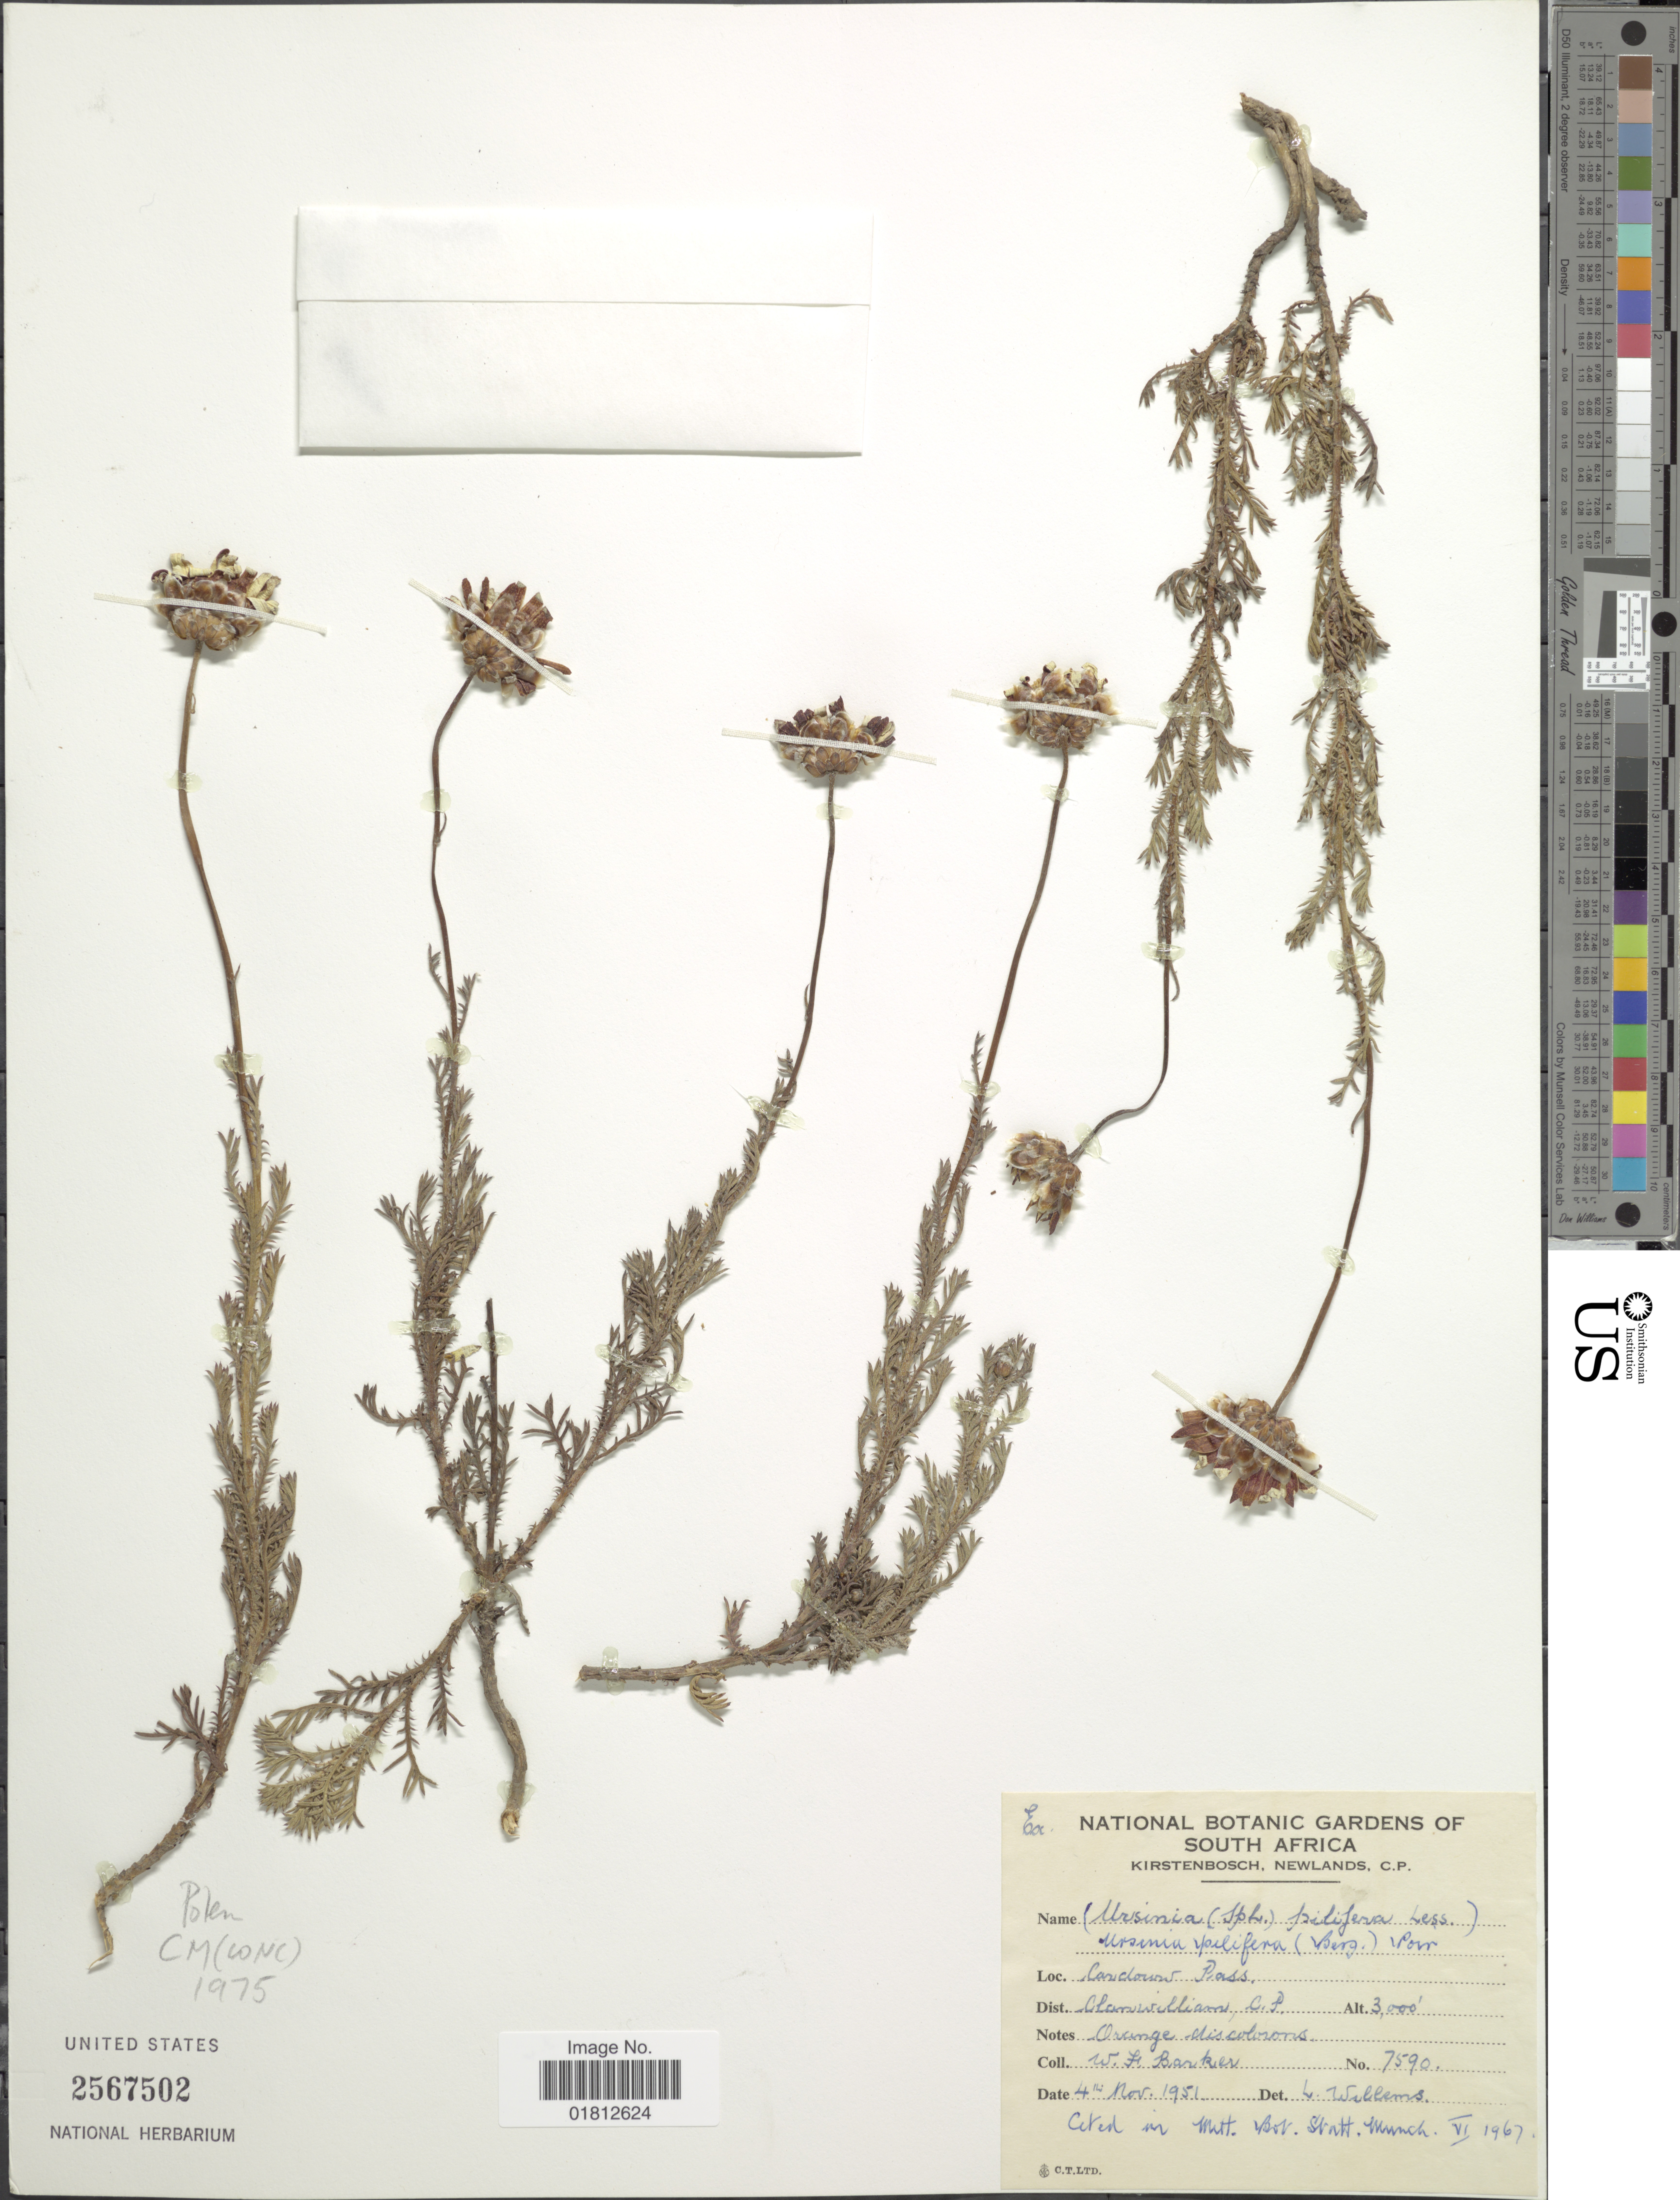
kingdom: Plantae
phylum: Tracheophyta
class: Magnoliopsida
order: Asterales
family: Asteraceae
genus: Ursinia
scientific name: Ursinia pilifera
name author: (P.J. Bergius) Poir.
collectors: W. F. Barker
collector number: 7590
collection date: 1951-11-04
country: South Africa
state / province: Western Cape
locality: Cardouw Pass, Dist. Clanwilliam, C. P.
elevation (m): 914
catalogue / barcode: US 2567502